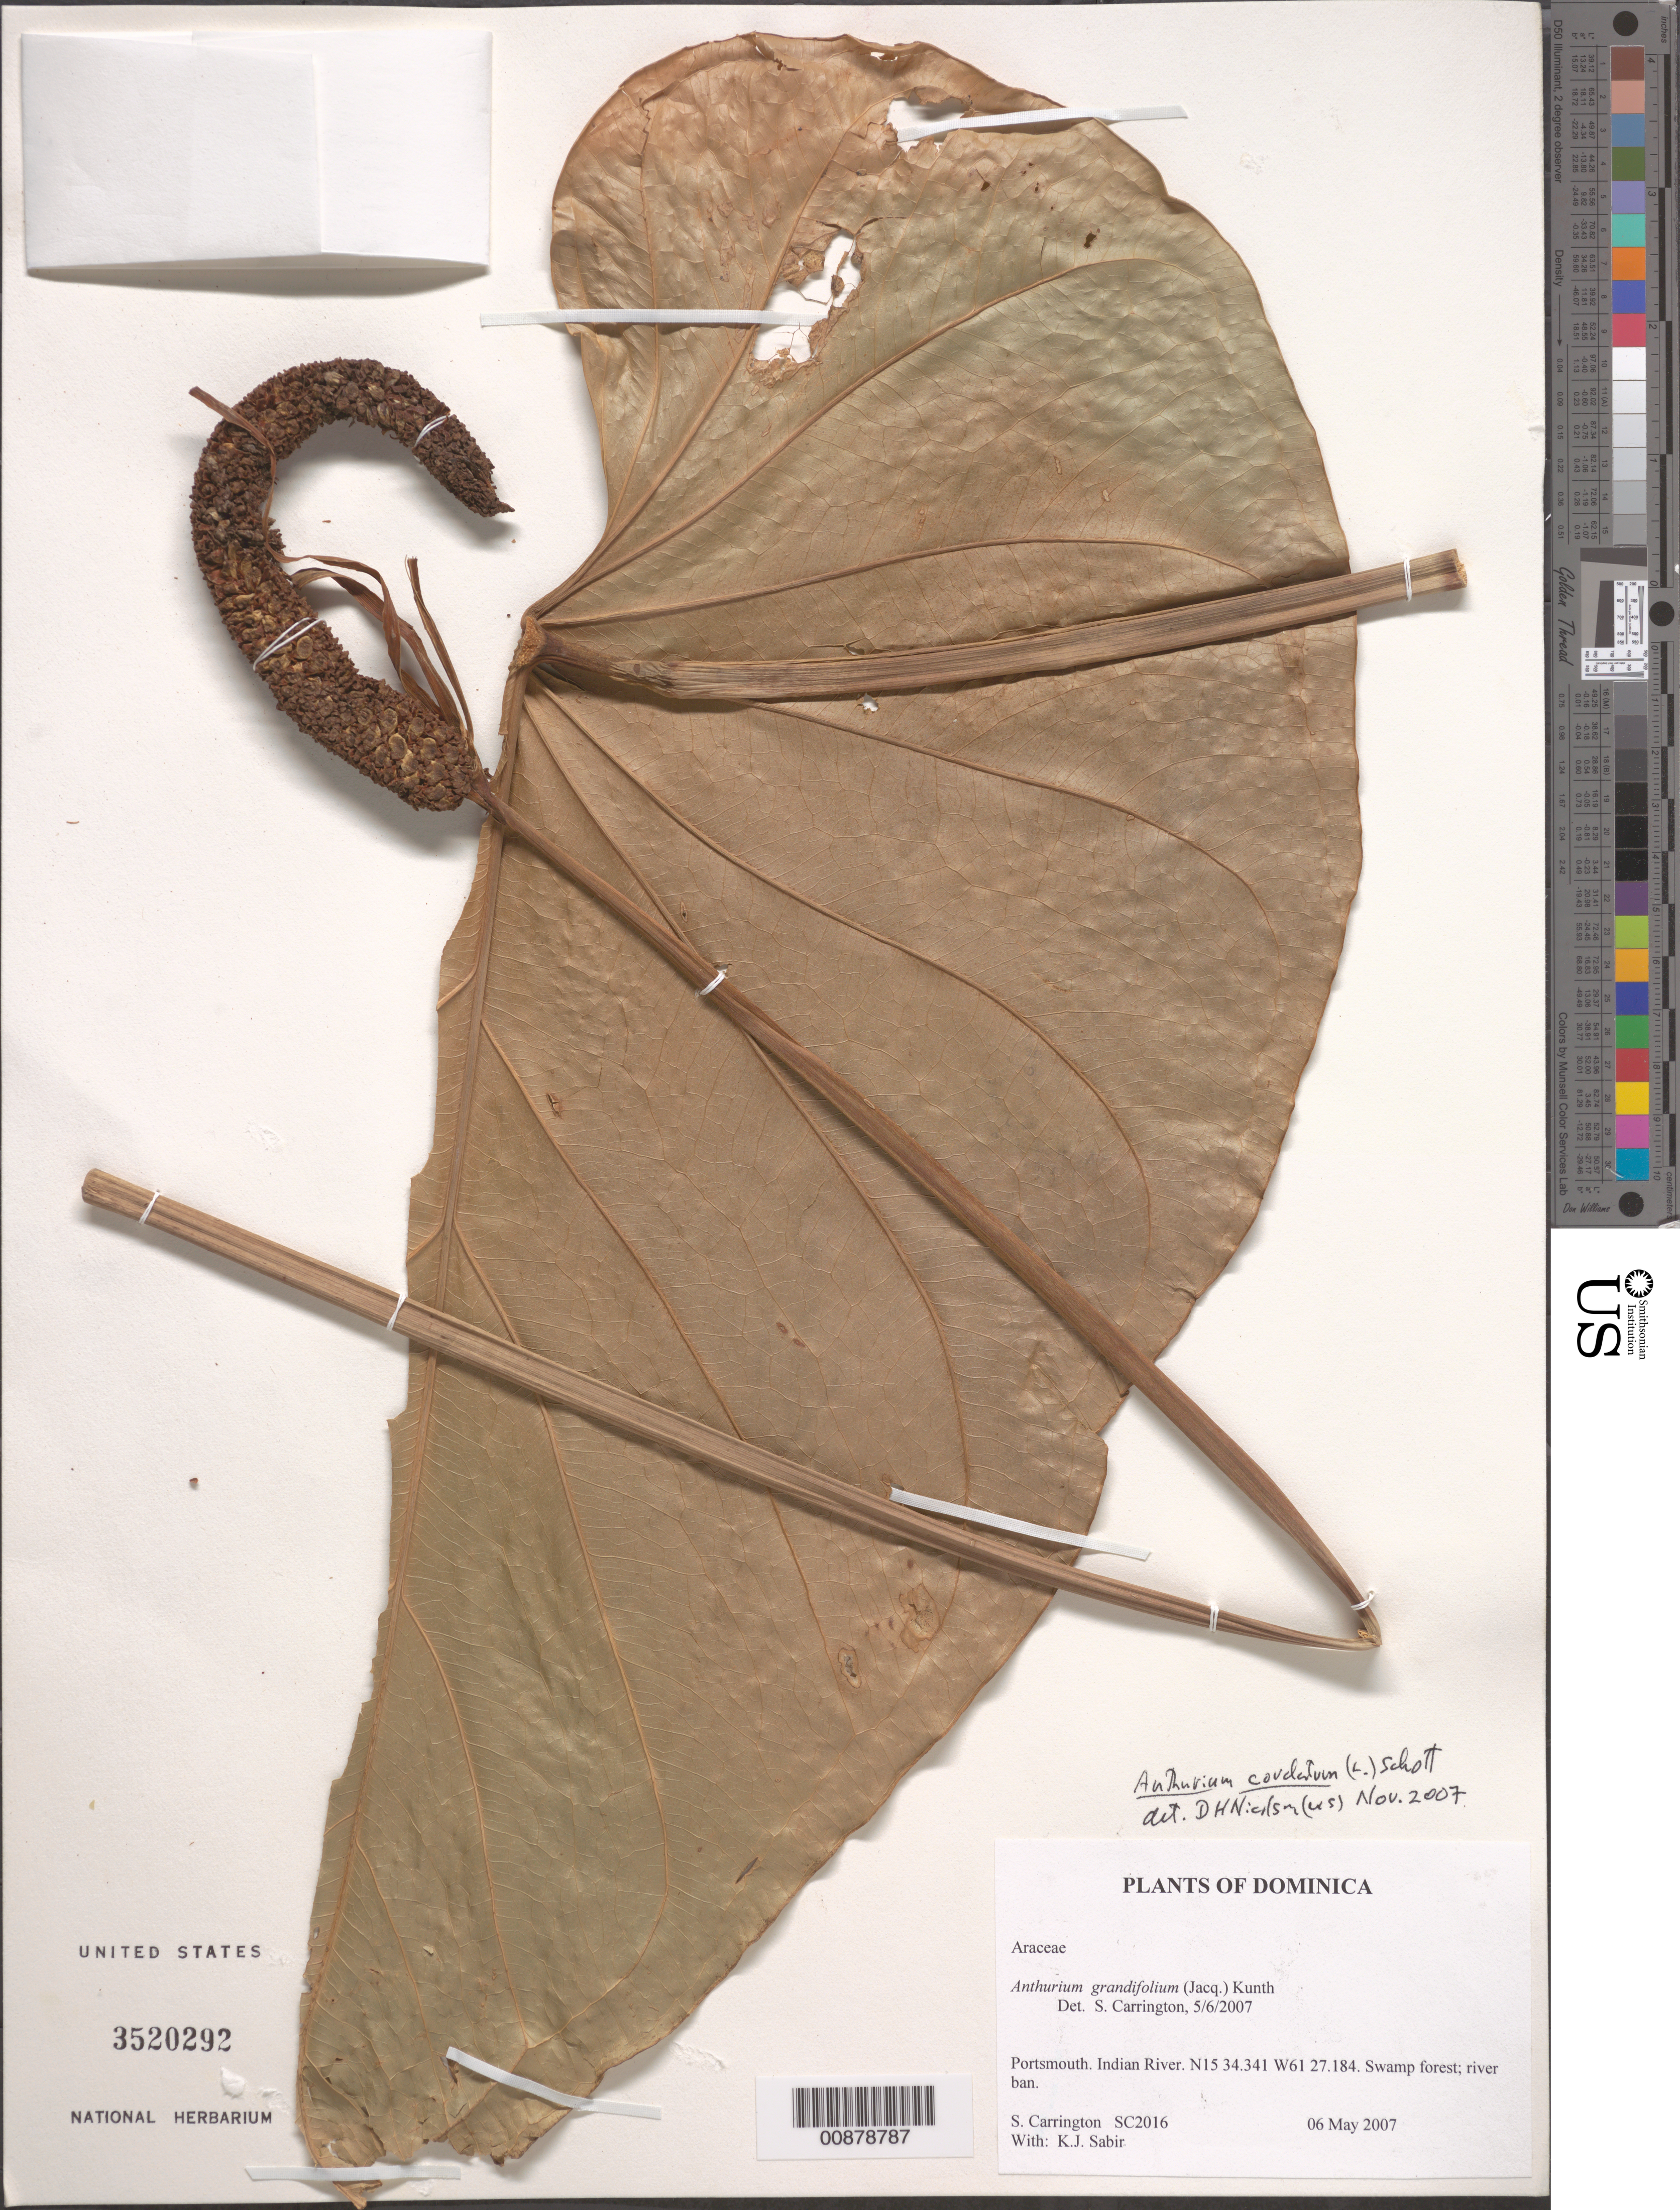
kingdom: Plantae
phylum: Tracheophyta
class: Liliopsida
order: Alismatales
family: Araceae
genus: Anthurium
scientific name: Anthurium cordatum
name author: (L.) Schott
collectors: C. M. S. Carrington & K. Sabir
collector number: SC 2016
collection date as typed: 06 May 2007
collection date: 2007-05-06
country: Dominica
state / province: St. John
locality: Indian River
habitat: Swamp forest; river bank.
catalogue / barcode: US 3520292